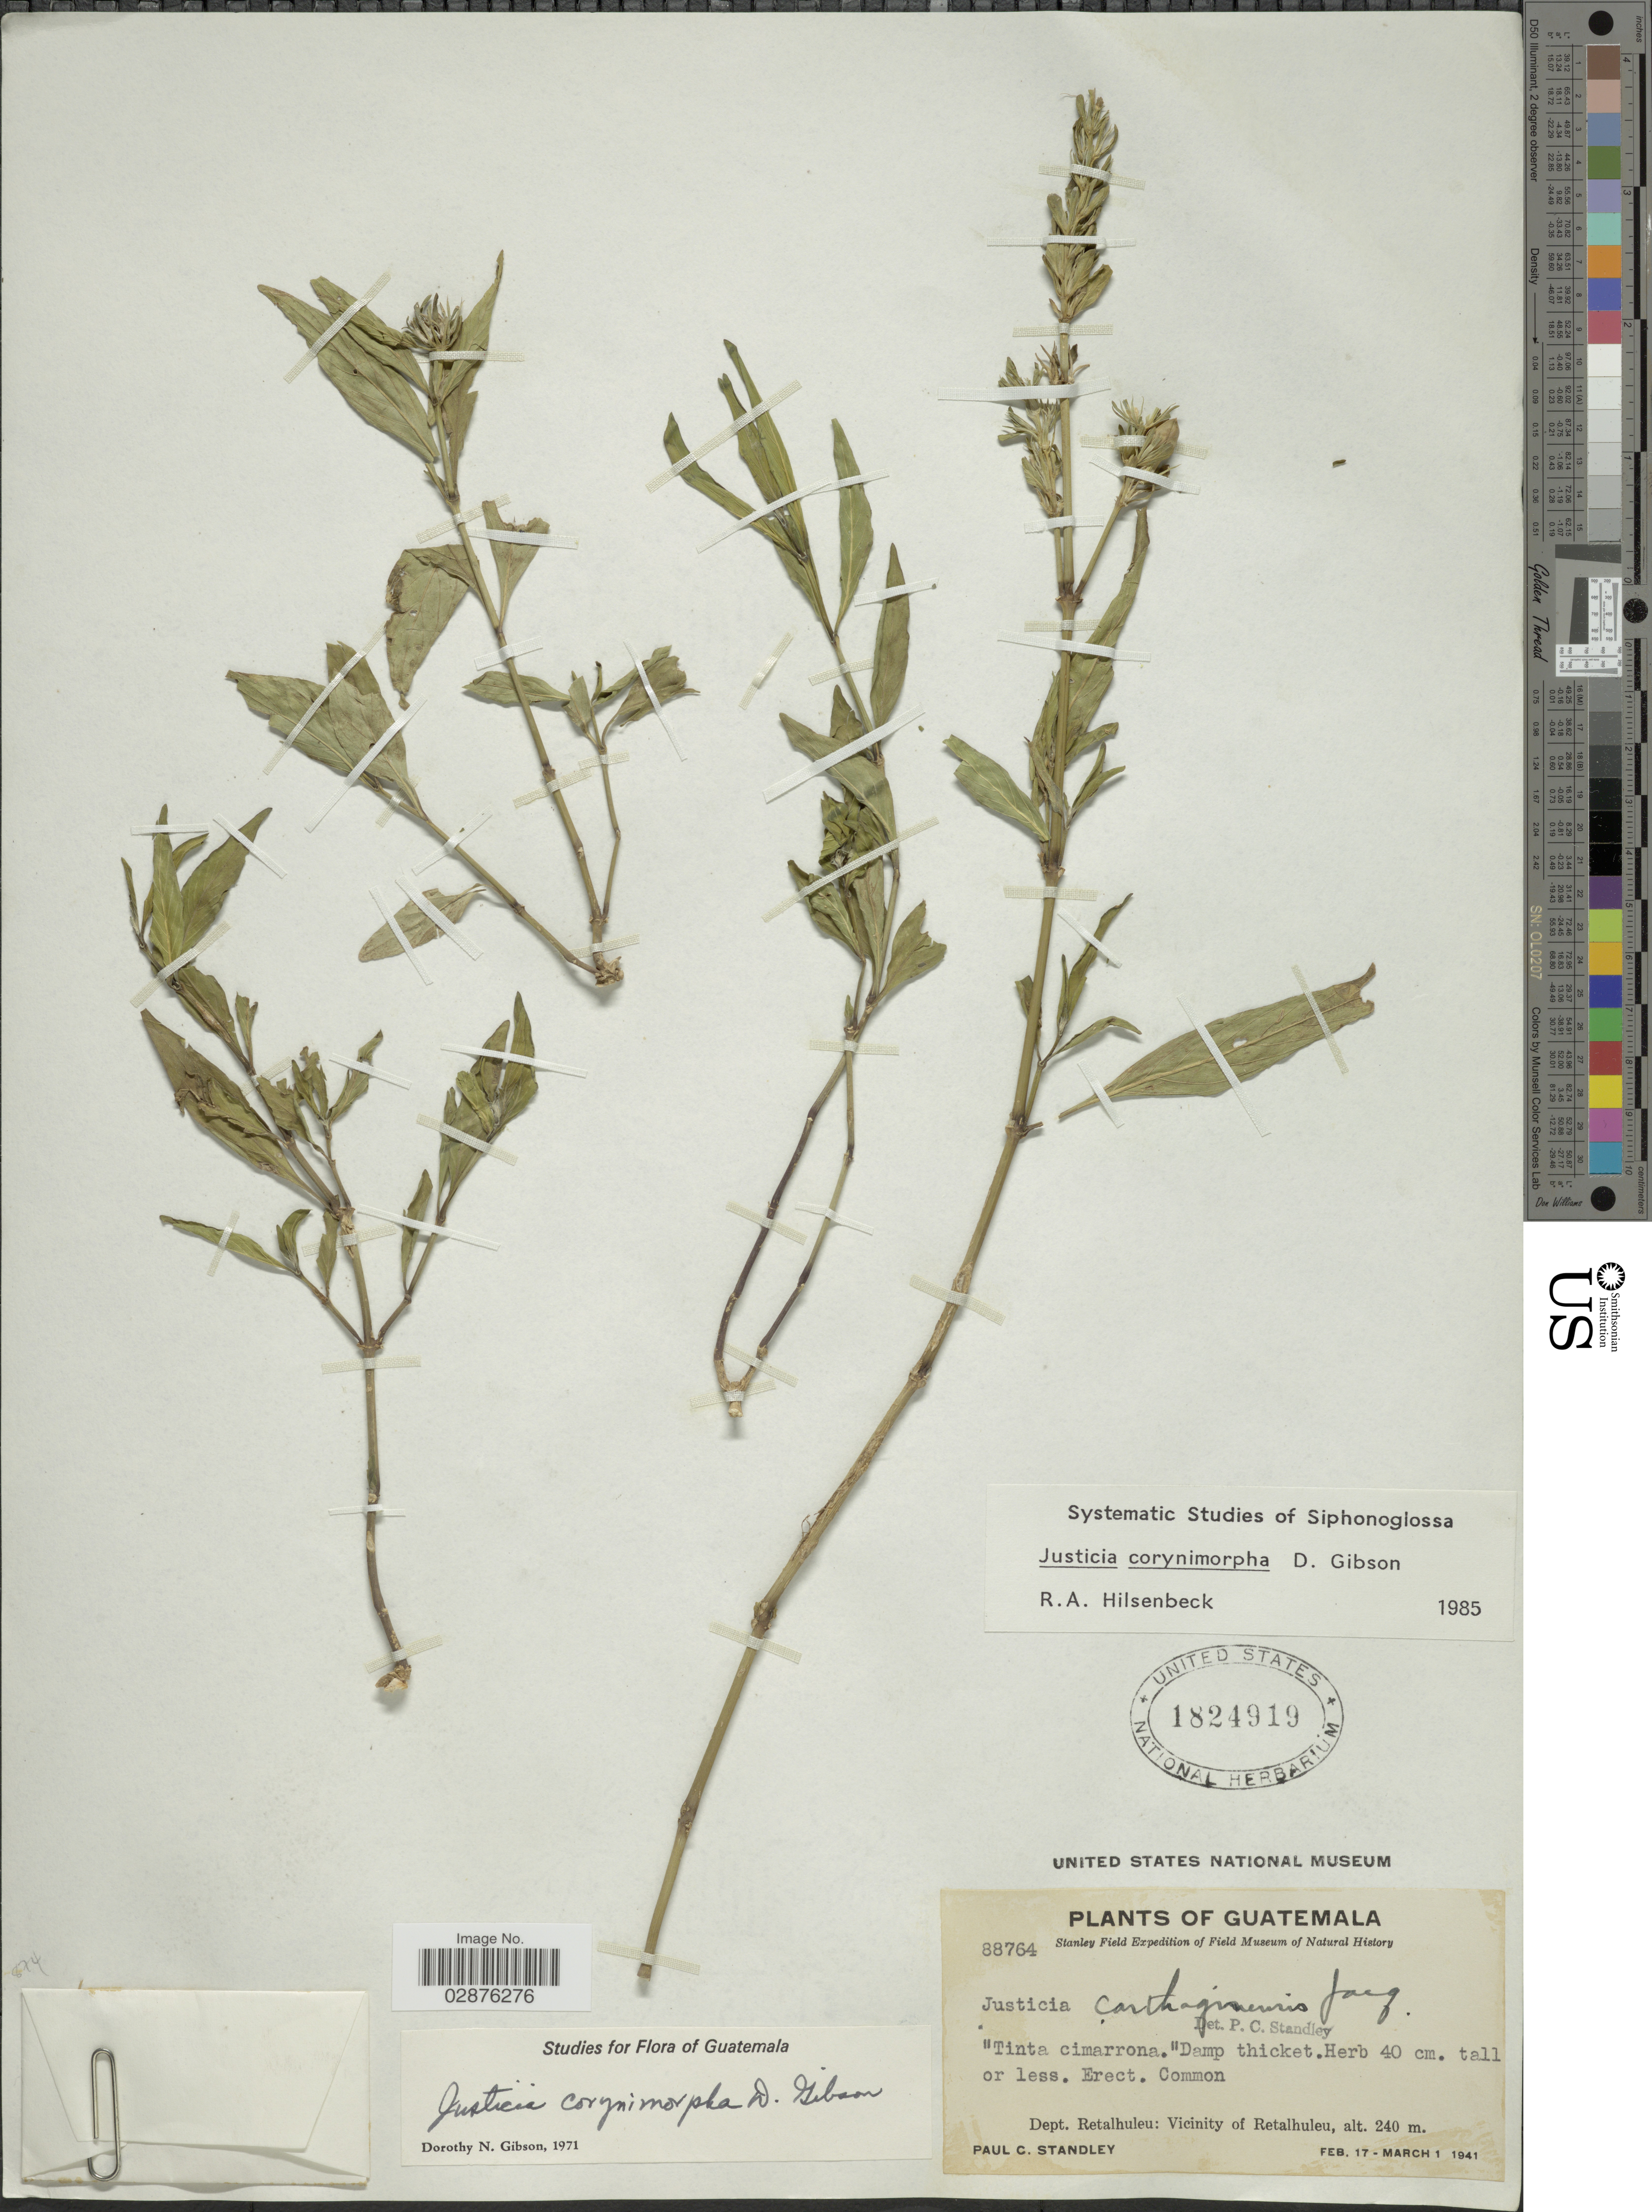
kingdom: Plantae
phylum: Tracheophyta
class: Magnoliopsida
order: Lamiales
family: Acanthaceae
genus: Justicia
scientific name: Justicia corynimorpha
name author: D.N. Gibson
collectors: P. C. Standley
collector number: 88764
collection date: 1941-02-17/1941-03-01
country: Guatemala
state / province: Retalhuleu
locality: Dept. Retalhuleu: Vicinity of Retalhuleu.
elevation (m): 240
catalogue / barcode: US 1824919